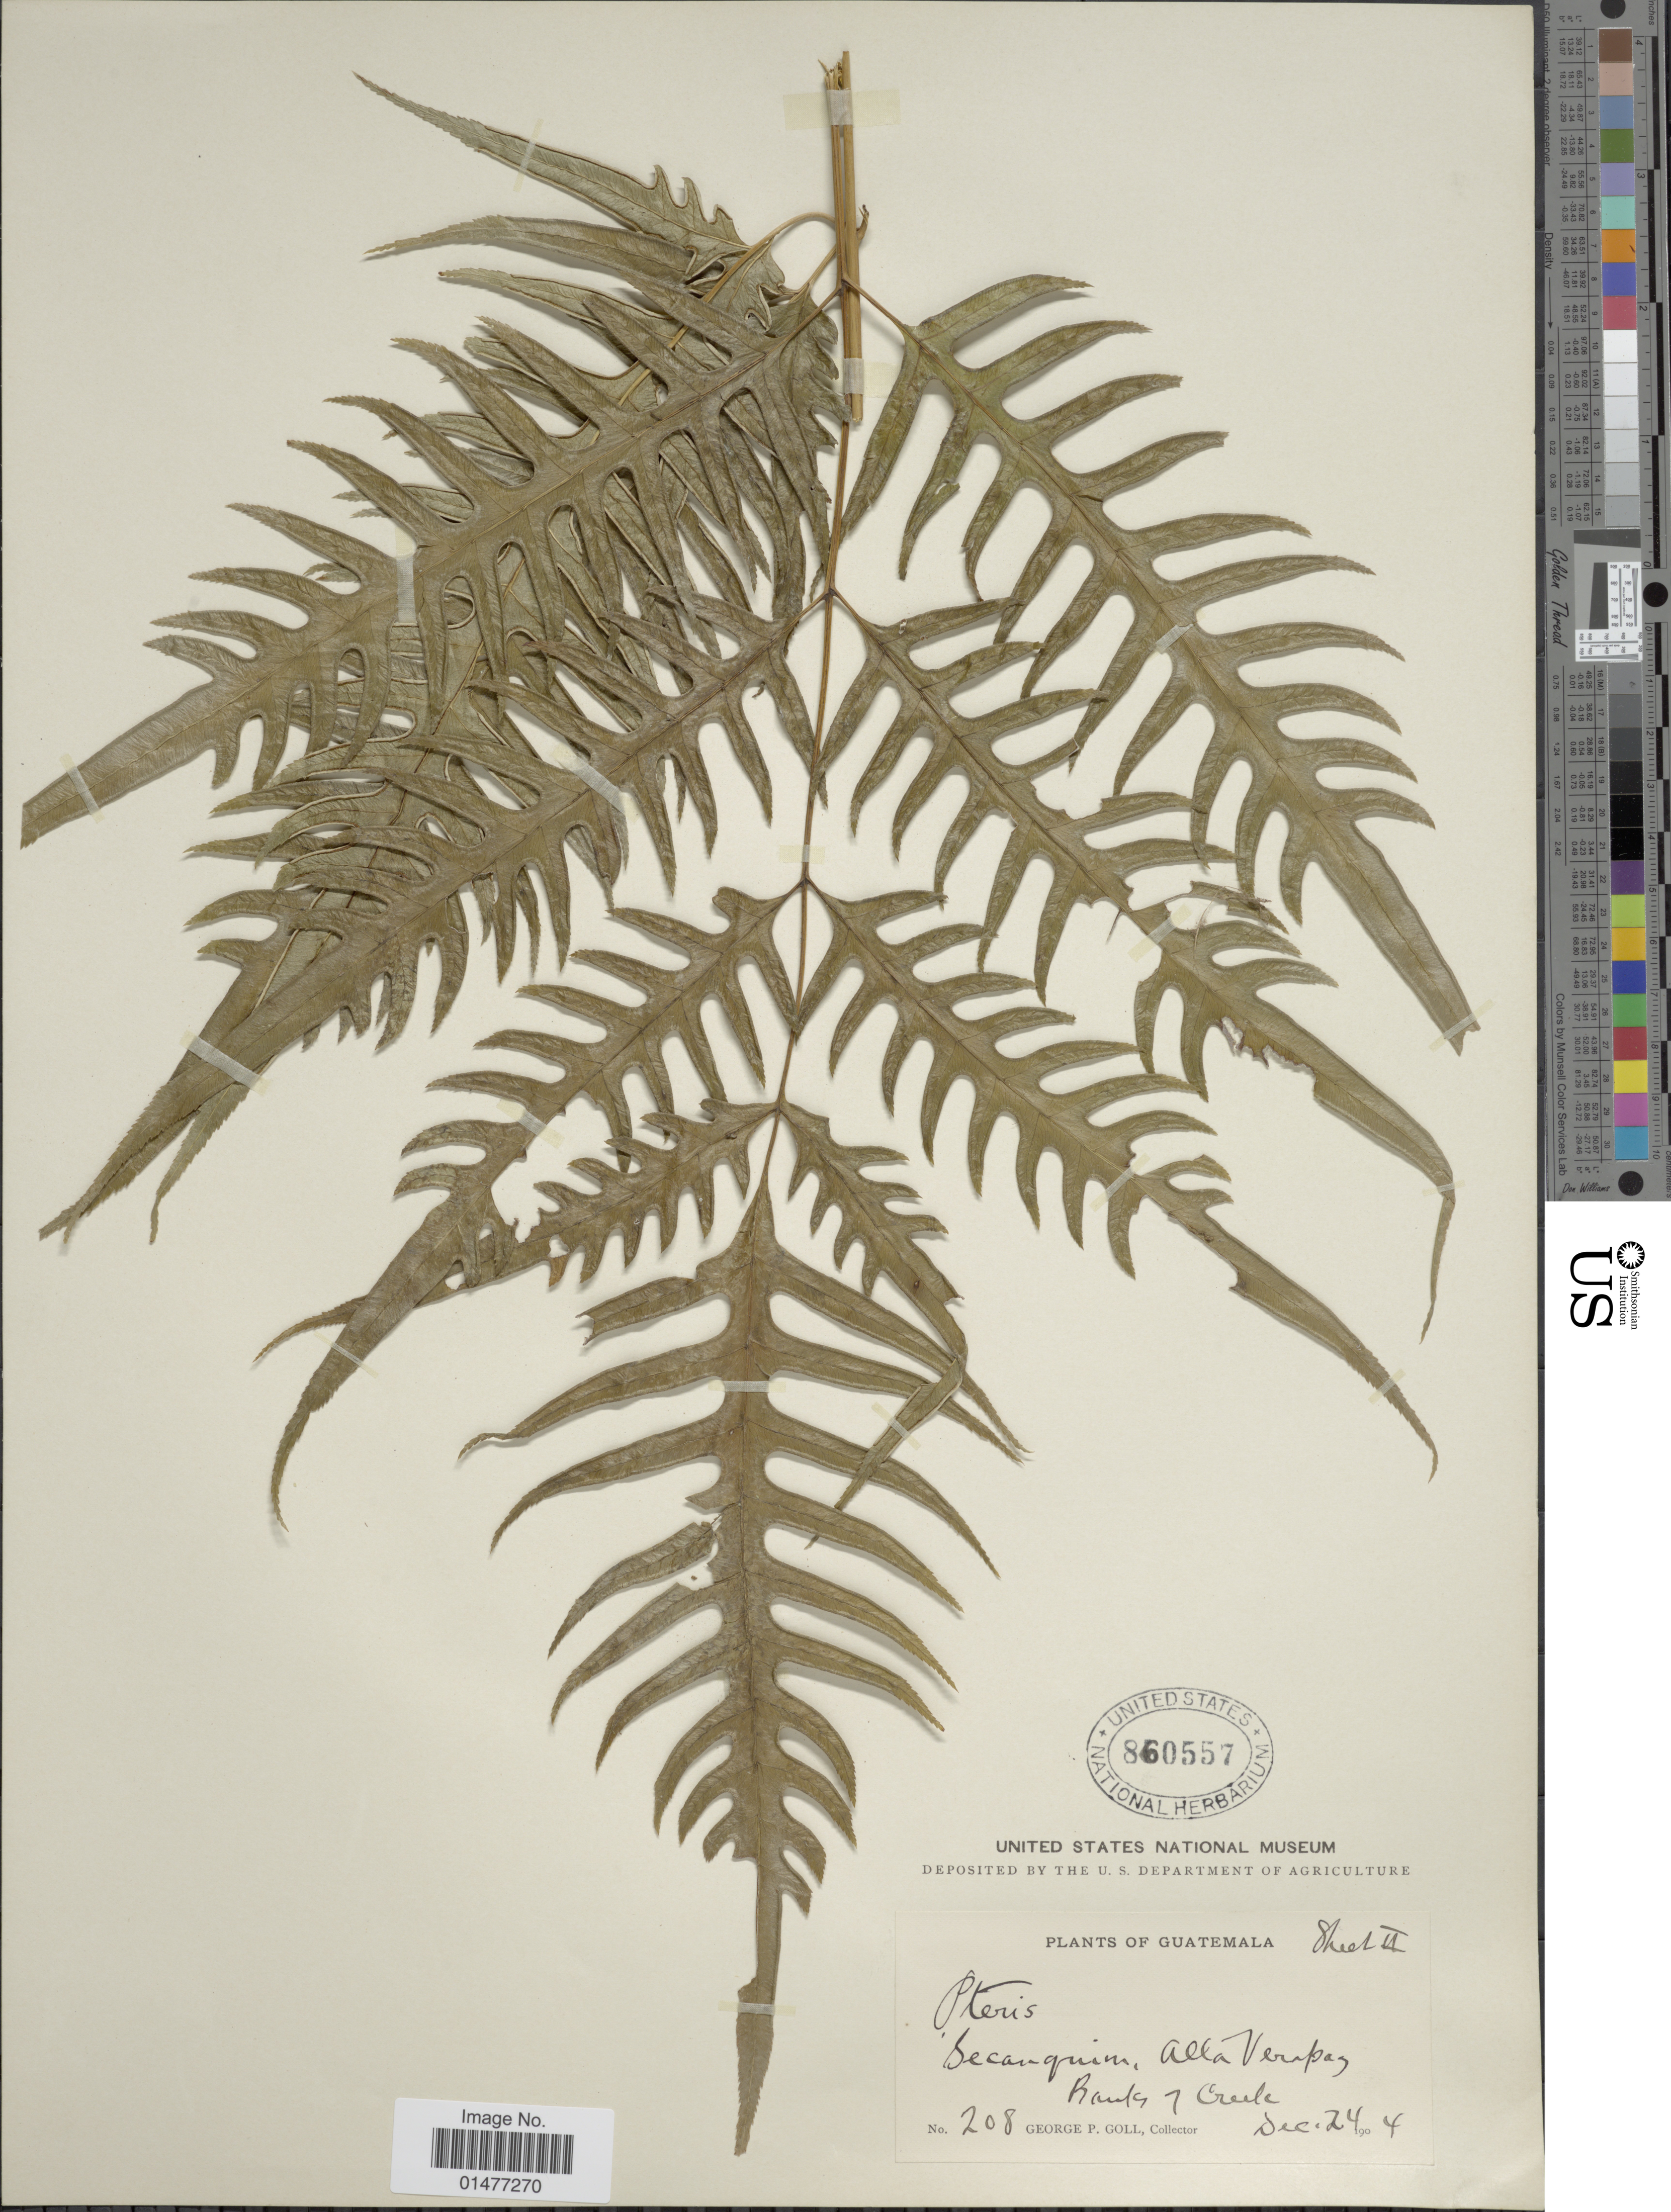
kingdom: Plantae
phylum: Tracheophyta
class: Polypodiopsida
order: Polypodiales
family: Pteridaceae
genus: Pteris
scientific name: Pteris altissima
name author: Poir.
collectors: G. P. Goll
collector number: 208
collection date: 1904-12-24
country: Guatemala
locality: Secanquim, Alta Verapaz, Banks of Creek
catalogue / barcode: US 860557